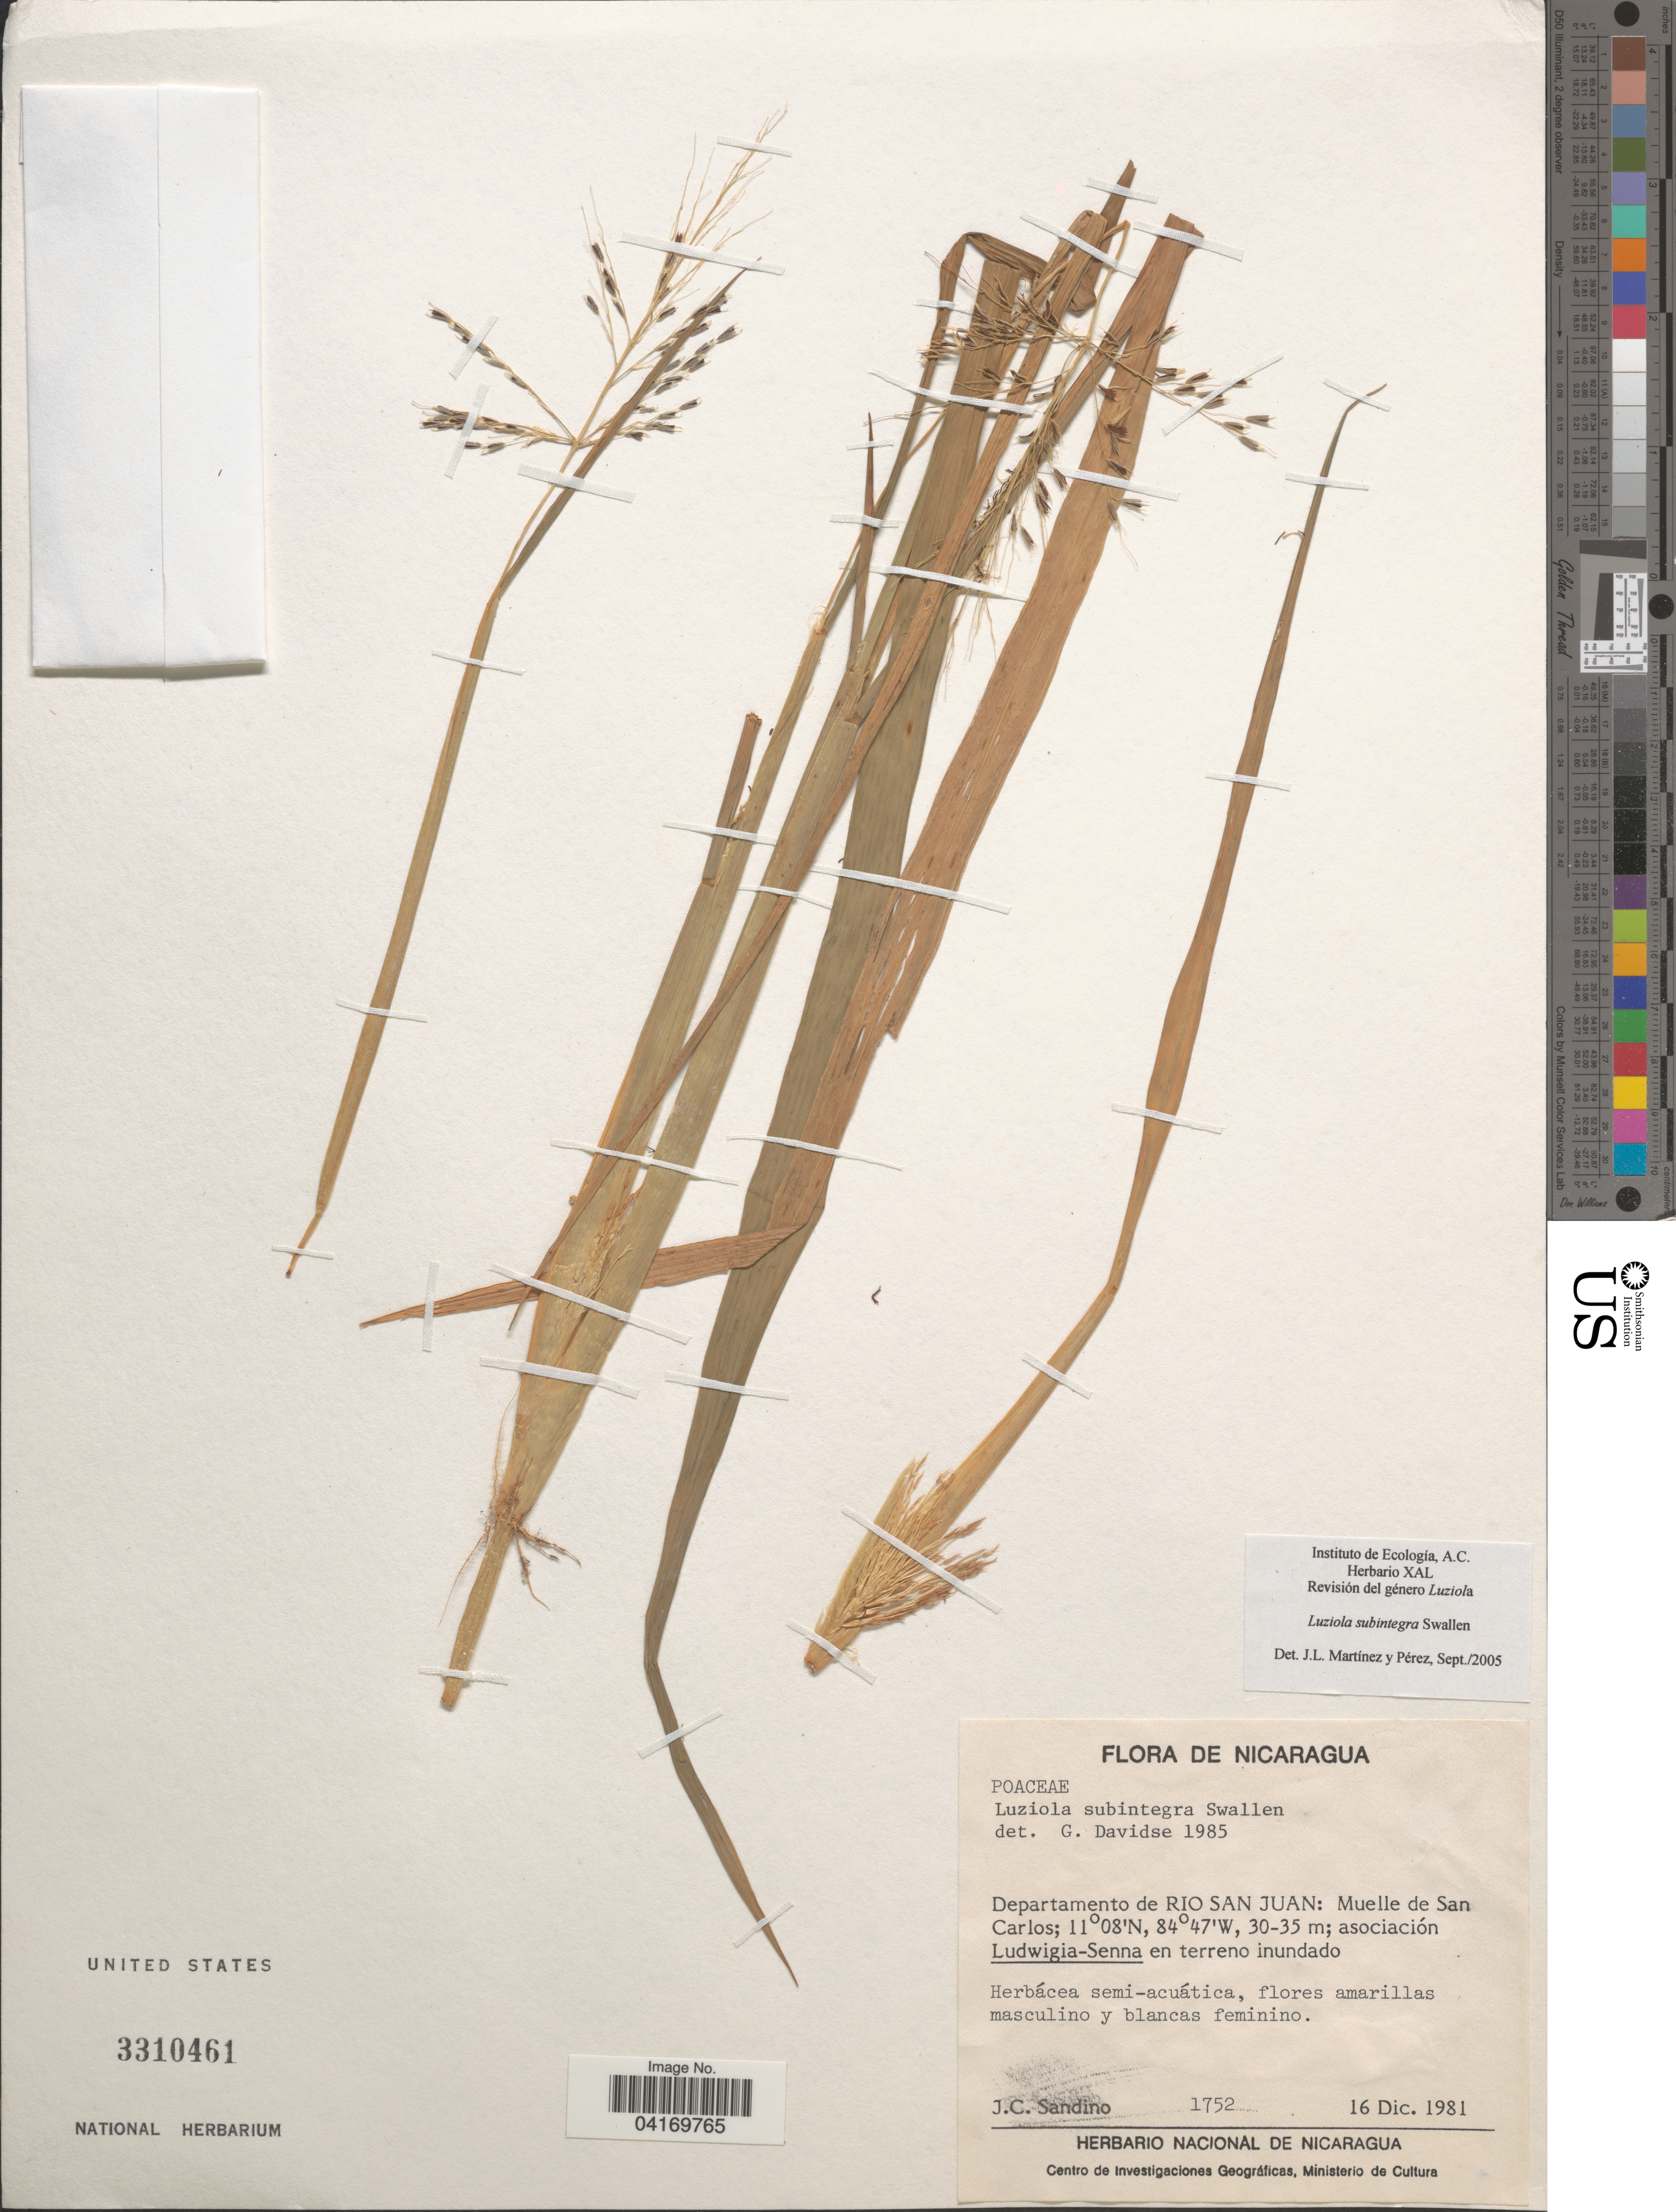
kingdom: Plantae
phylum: Tracheophyta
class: Liliopsida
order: Poales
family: Poaceae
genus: Luziola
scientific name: Luziola subintegra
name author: Swallen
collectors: J. Sandino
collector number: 1752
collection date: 1981-12-16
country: Nicaragua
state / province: Rio San Juan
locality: Departamento de Rio San Juan: Muelle de San Carlos.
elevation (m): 30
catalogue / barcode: US 3310461